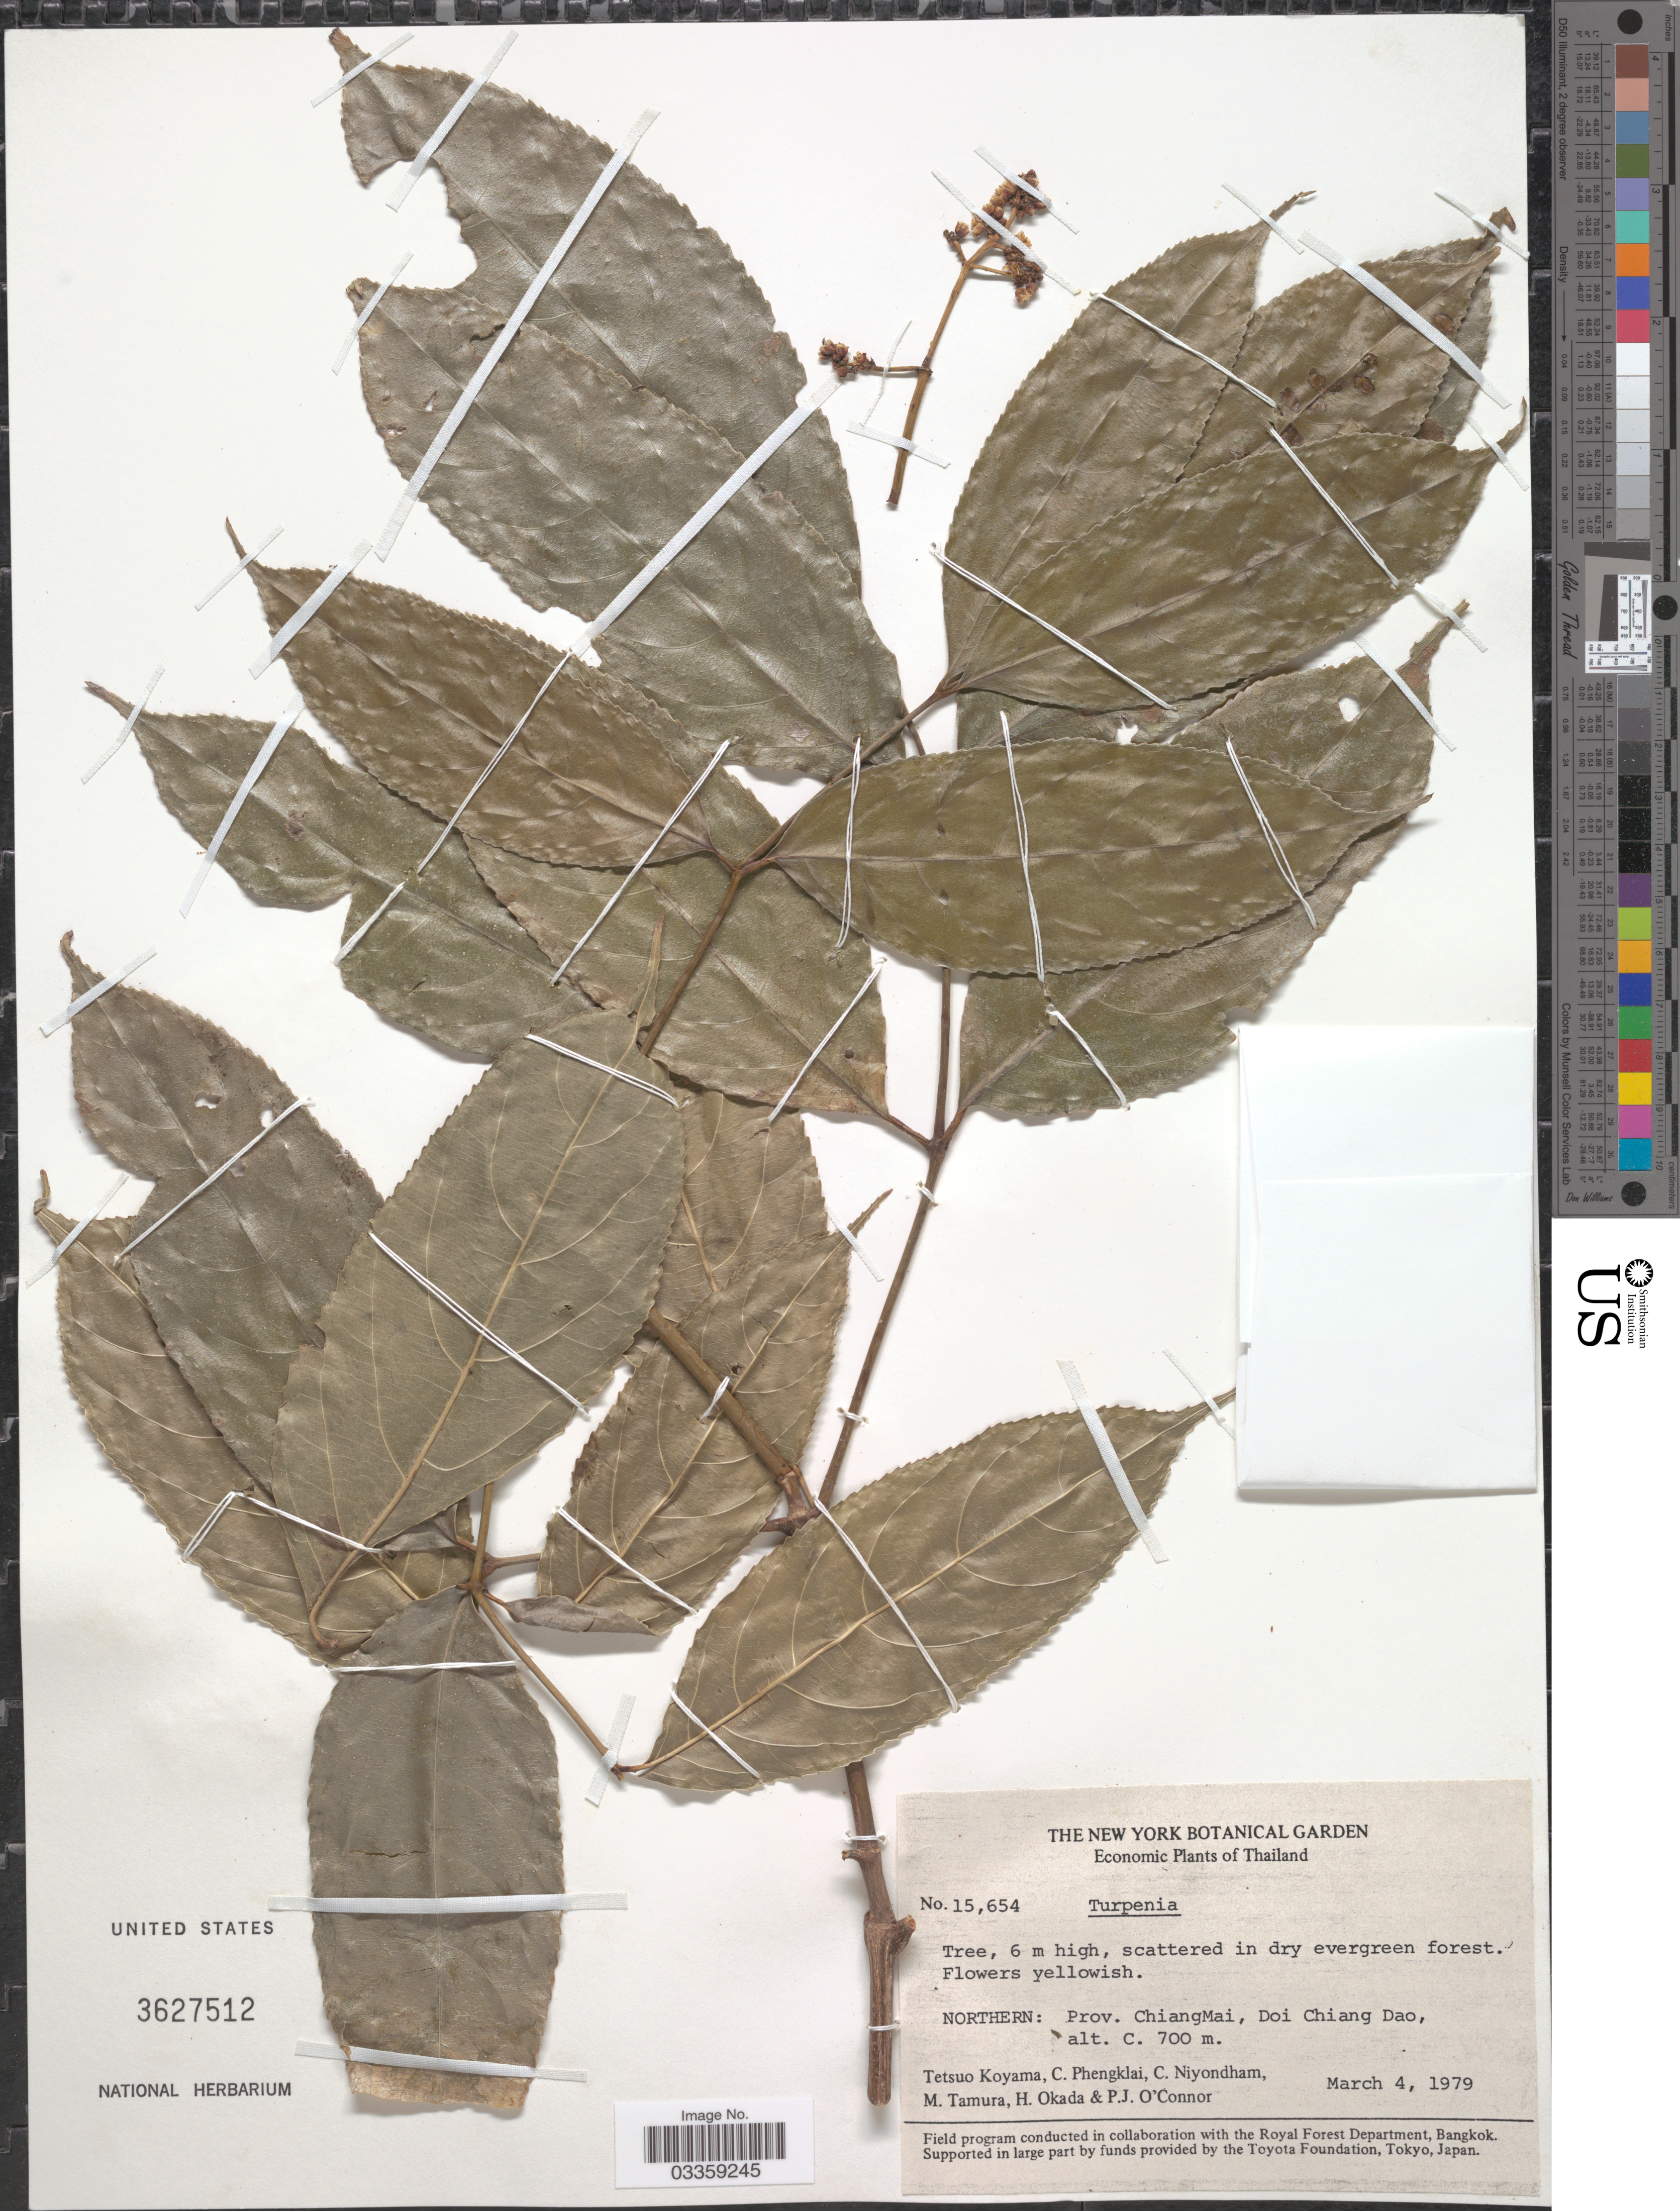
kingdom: Plantae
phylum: Tracheophyta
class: Magnoliopsida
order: Crossosomatales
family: Staphyleaceae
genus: Turpinia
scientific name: Turpinia sp.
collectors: T. Koyama, C. Phengklai, C. Niyondham, M. Tamura & et al.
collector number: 15654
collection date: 1979-03-04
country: Thailand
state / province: Chiang Mai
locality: Northern: Prov. ChiangMai, Doi Chiang Dao.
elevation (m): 700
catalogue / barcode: US 3627512